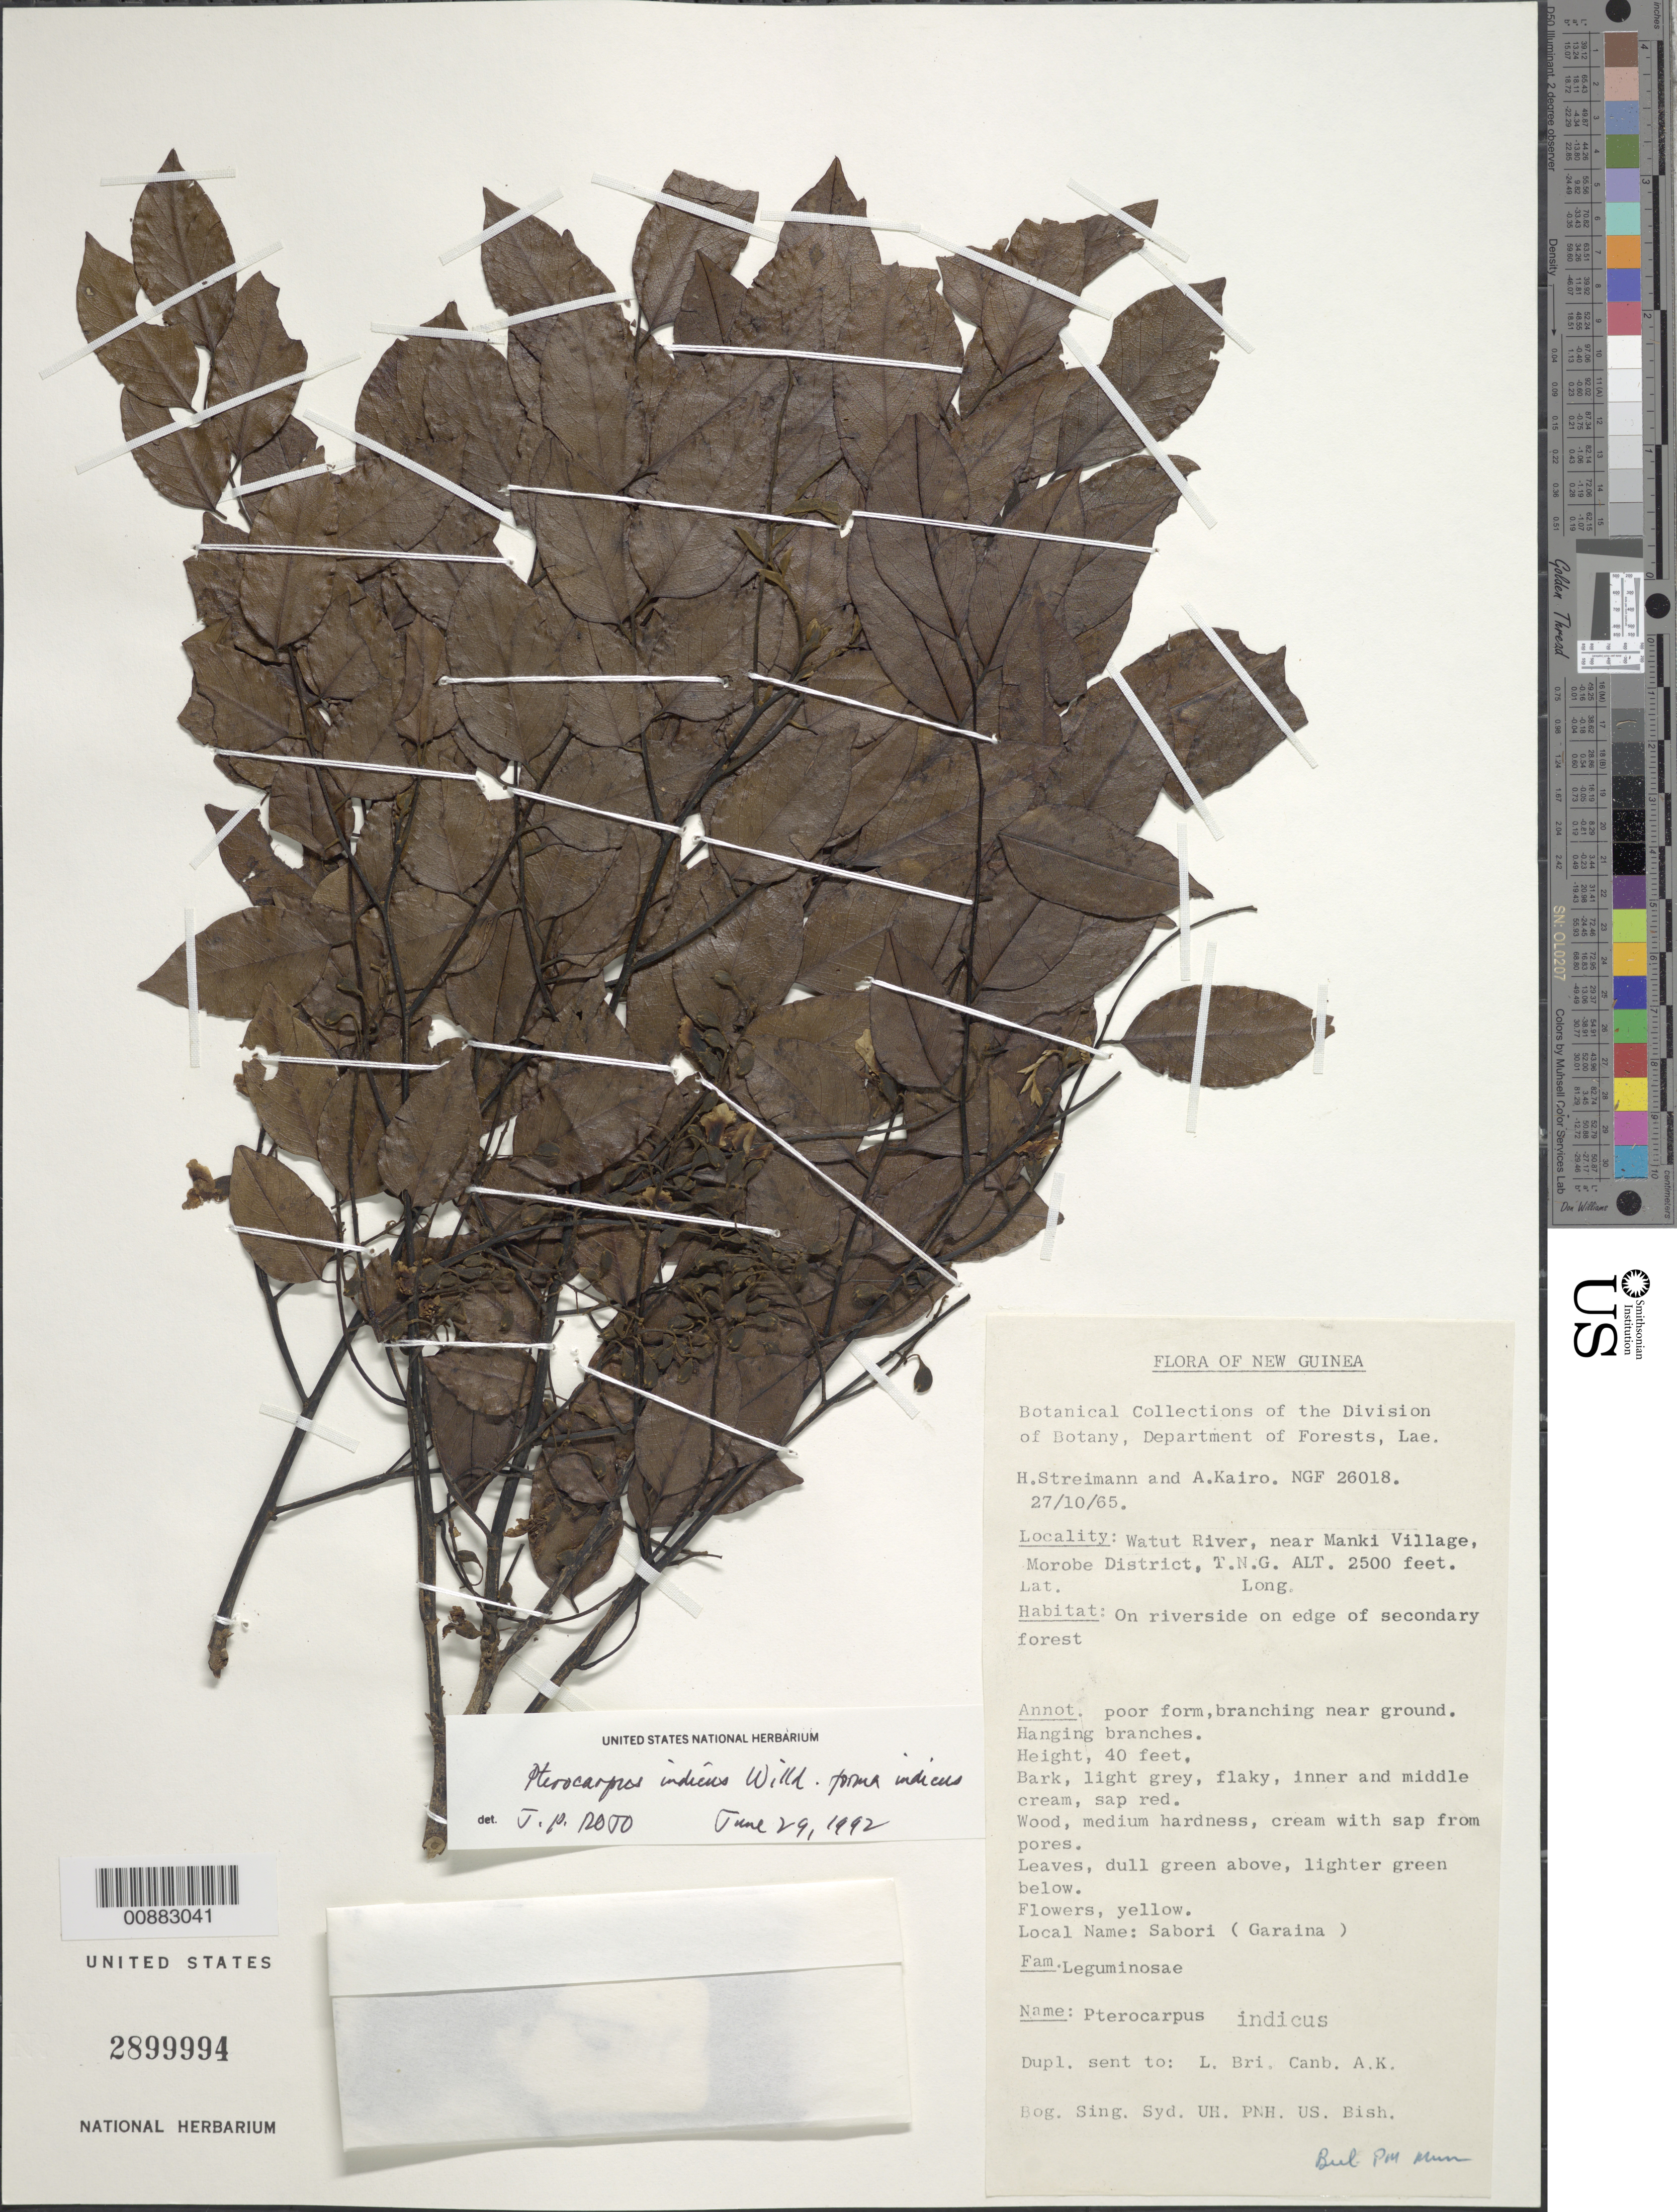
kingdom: Plantae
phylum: Tracheophyta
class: Magnoliopsida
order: Fabales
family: Fabaceae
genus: Pterocarpus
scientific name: Pterocarpus indicus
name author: Willd.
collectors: R. Schodde & L. A. Craven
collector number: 26018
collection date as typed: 05 Sep 1964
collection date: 1964-09-05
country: Papua New Guinea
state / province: Bougainville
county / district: Buin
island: Bougainville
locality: Vicinity of Kugugai village; 8 mi N of Buin Station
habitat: On riverside on edge of secondary forest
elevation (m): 213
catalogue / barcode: US 2899994